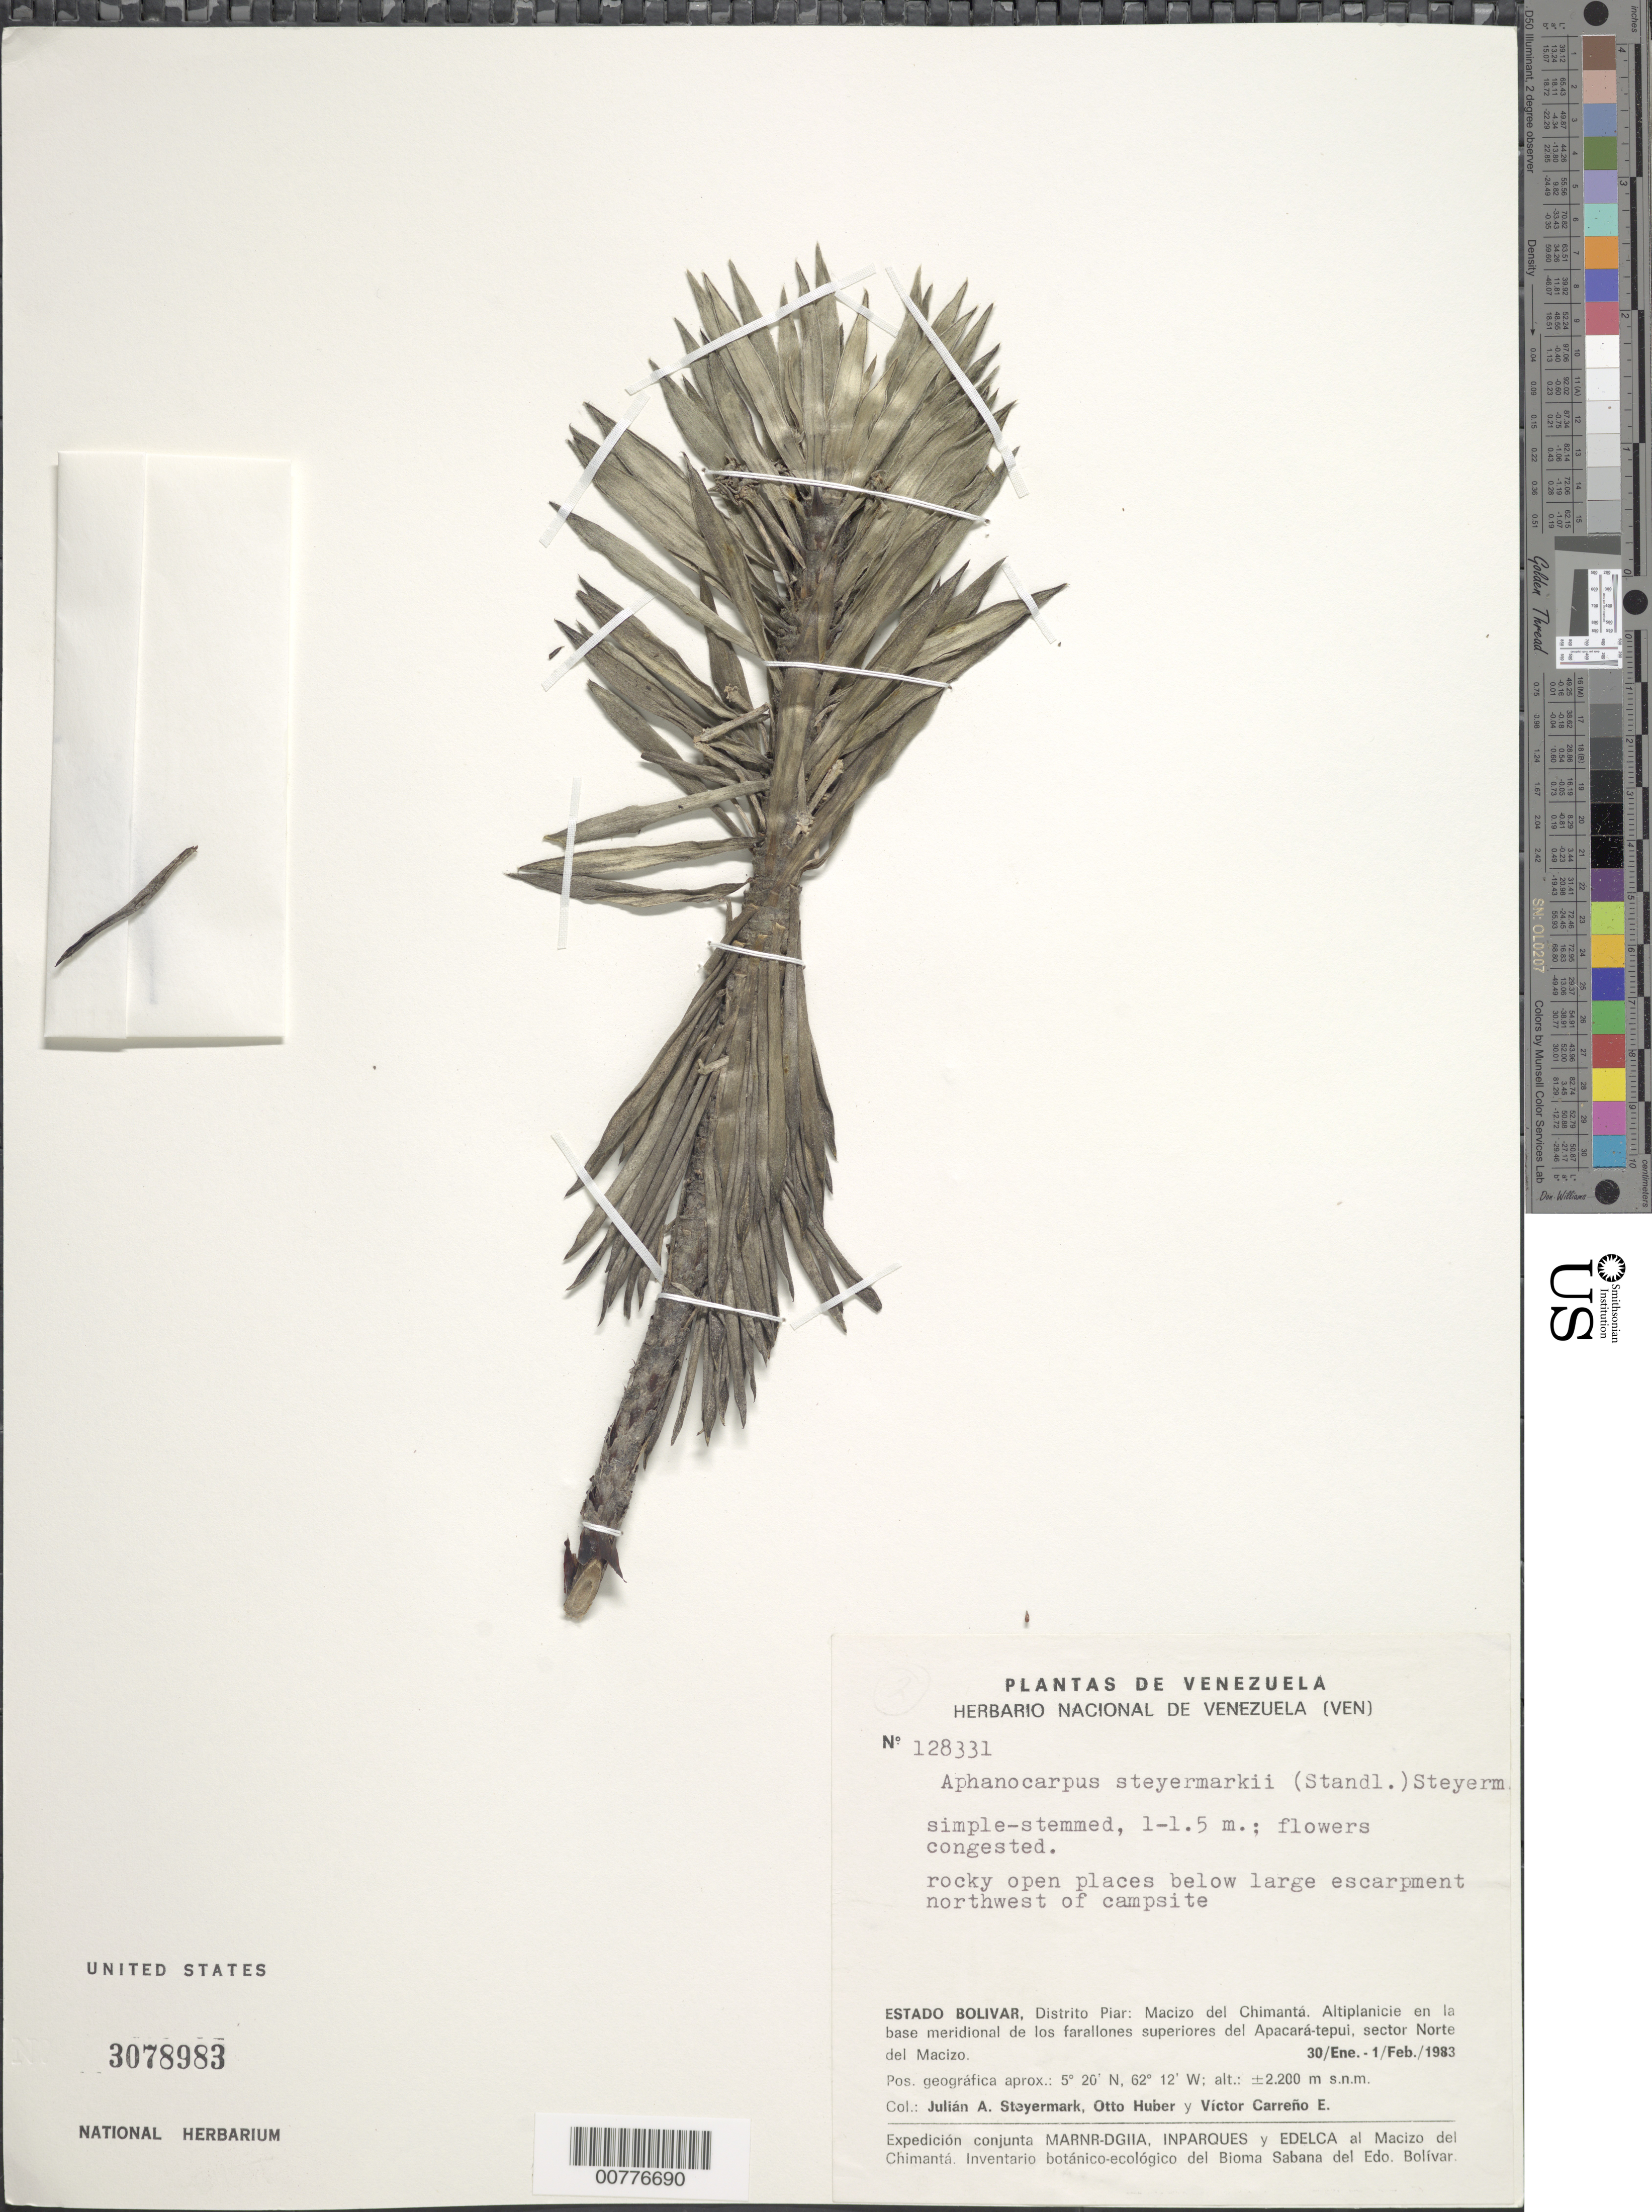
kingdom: Plantae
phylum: Tracheophyta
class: Magnoliopsida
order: Gentianales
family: Rubiaceae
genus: Aphanocarpus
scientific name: Aphanocarpus steyermarkii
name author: (Standl.) Steyerm.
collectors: J. Steyermark, O. Huber & V. Carreño E.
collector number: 128331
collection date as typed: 30-Jan-83 to 1-Feb-83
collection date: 1983-01-30/1983-02-01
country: Venezuela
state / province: Bolívar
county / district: Piar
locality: Macizo del Chimantá, altiplanicie en la base meridioal de los farallones superíores del Apacará-tepuí, sector N del Macizo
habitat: Rocky open places below large escarpment NW of campsite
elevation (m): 2200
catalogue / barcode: US 3078983